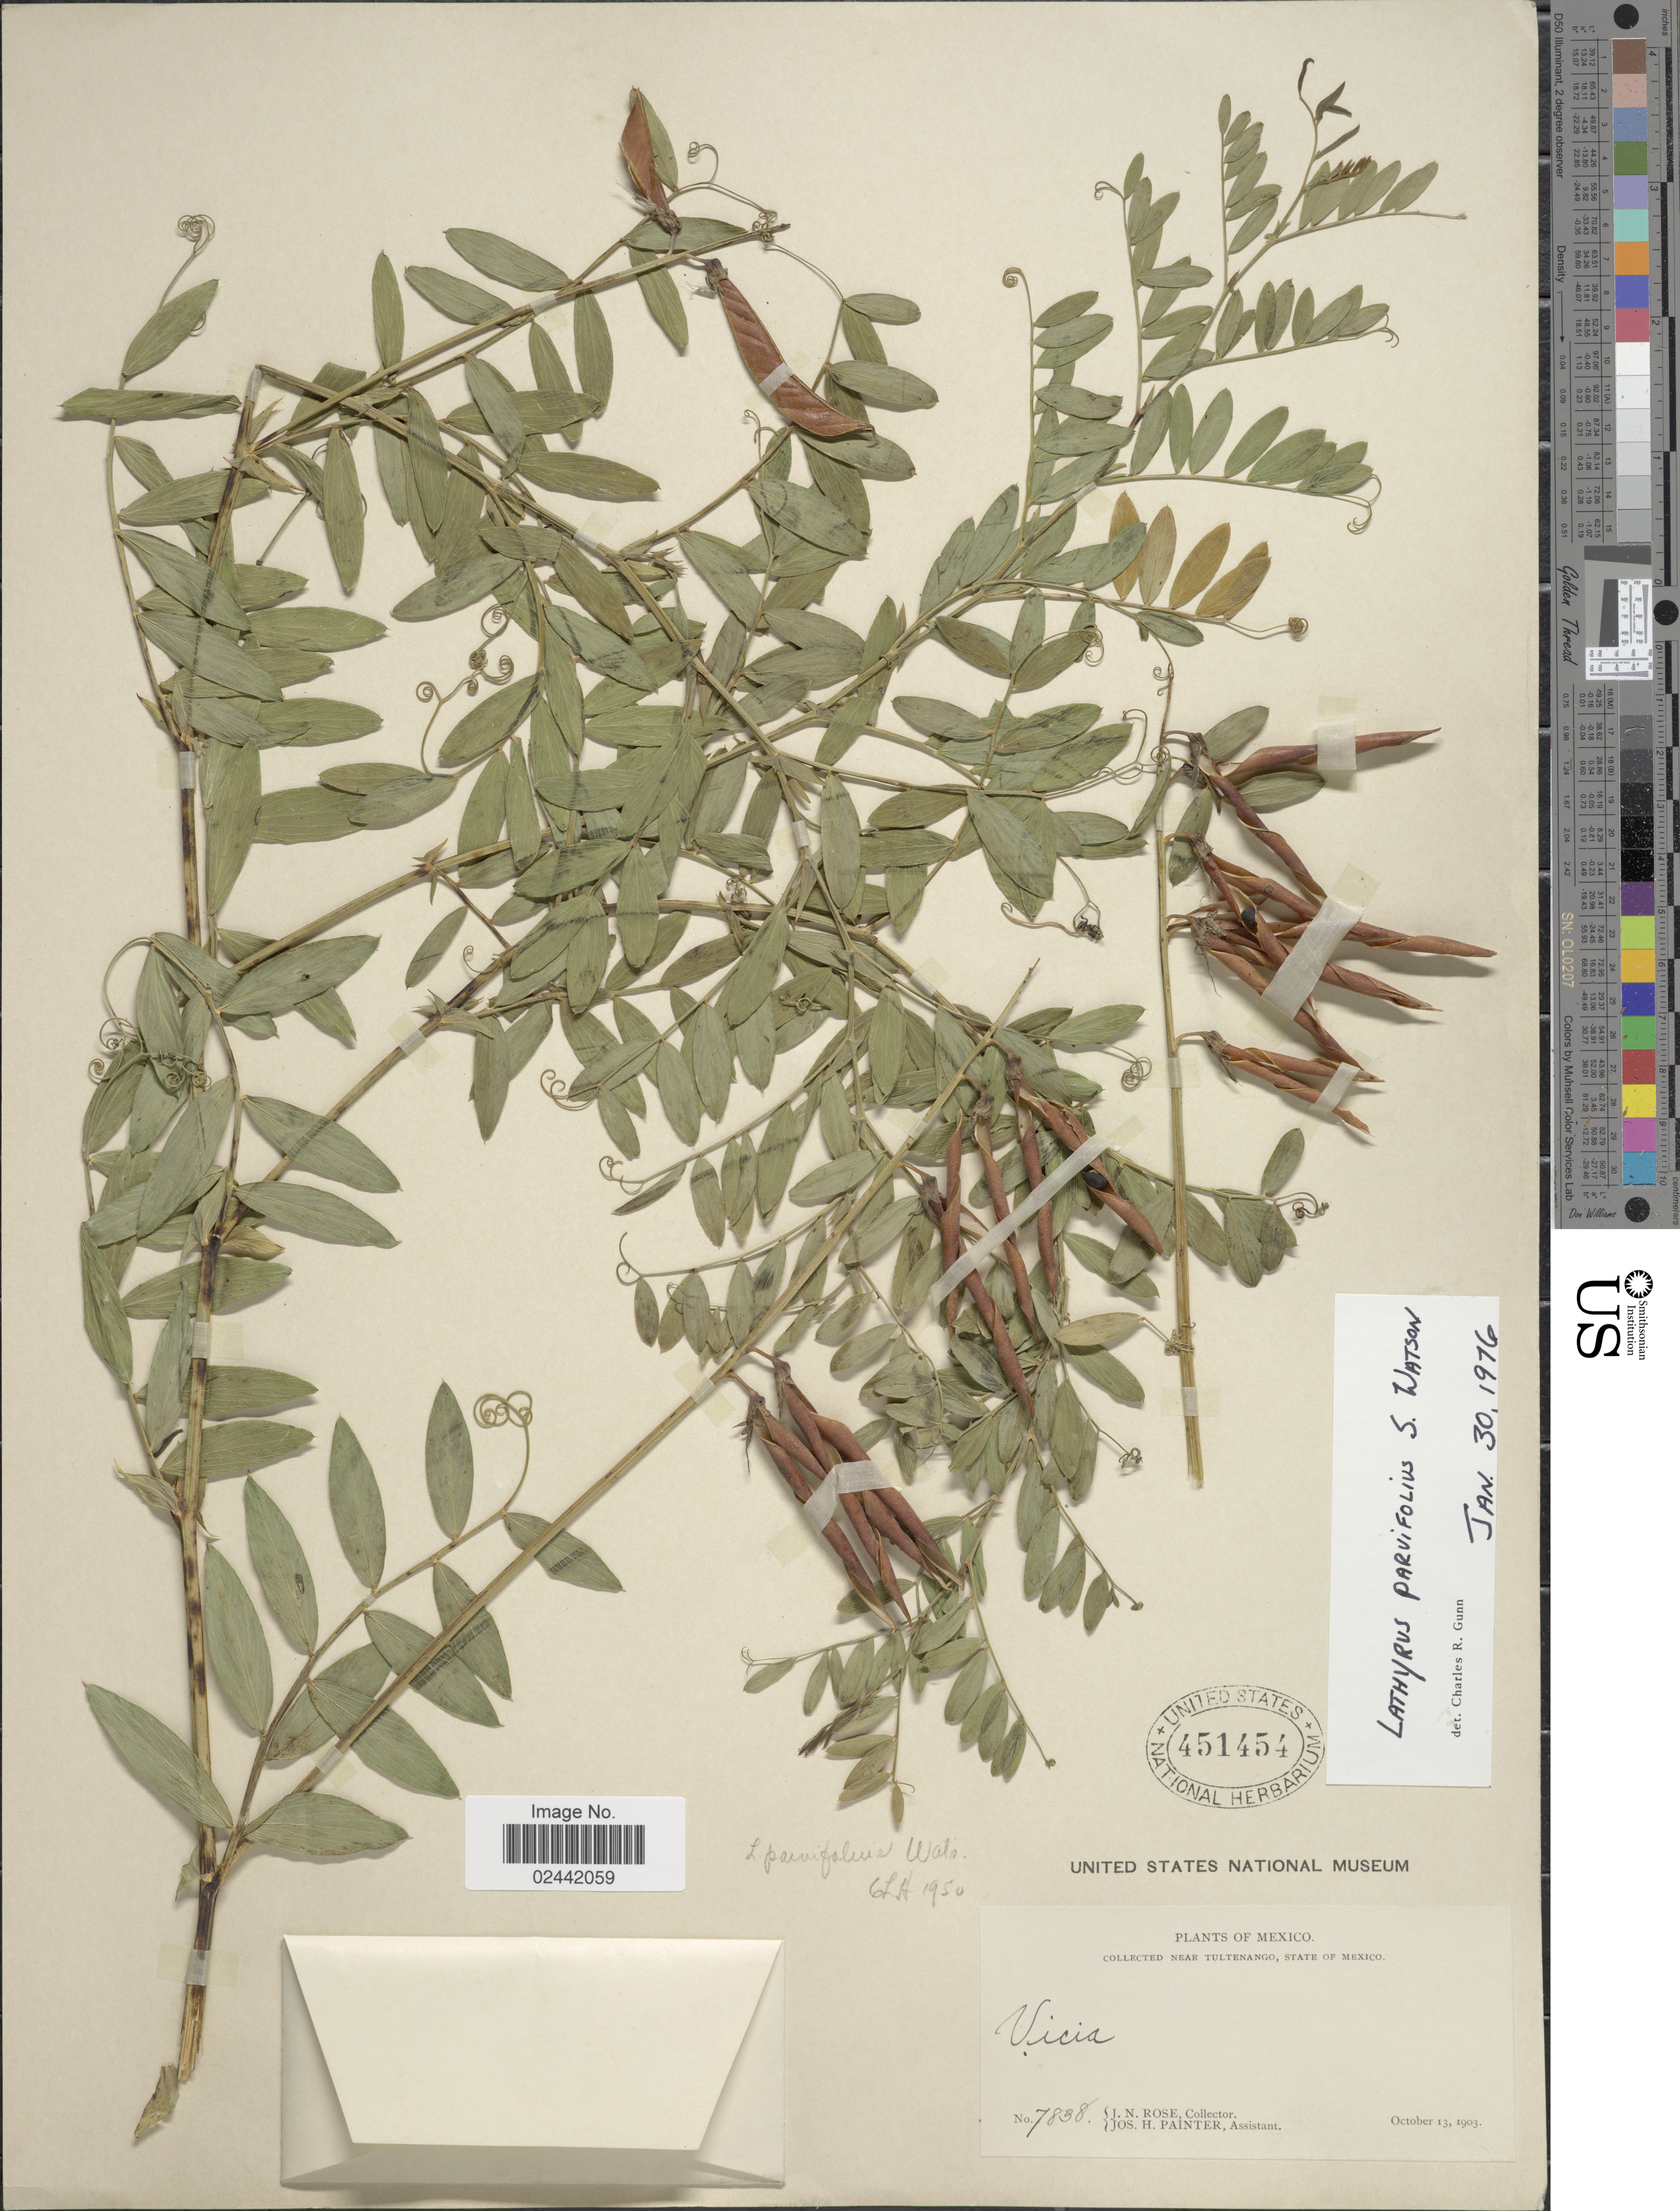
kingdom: Plantae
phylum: Tracheophyta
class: Magnoliopsida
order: Fabales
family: Fabaceae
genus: Lathyrus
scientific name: Lathyrus parvifolius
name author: S. Watson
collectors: J. N. Rose & J. H. Painter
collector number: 7838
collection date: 1903-10-13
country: Mexico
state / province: México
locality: Near Tultenango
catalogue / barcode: US 451454